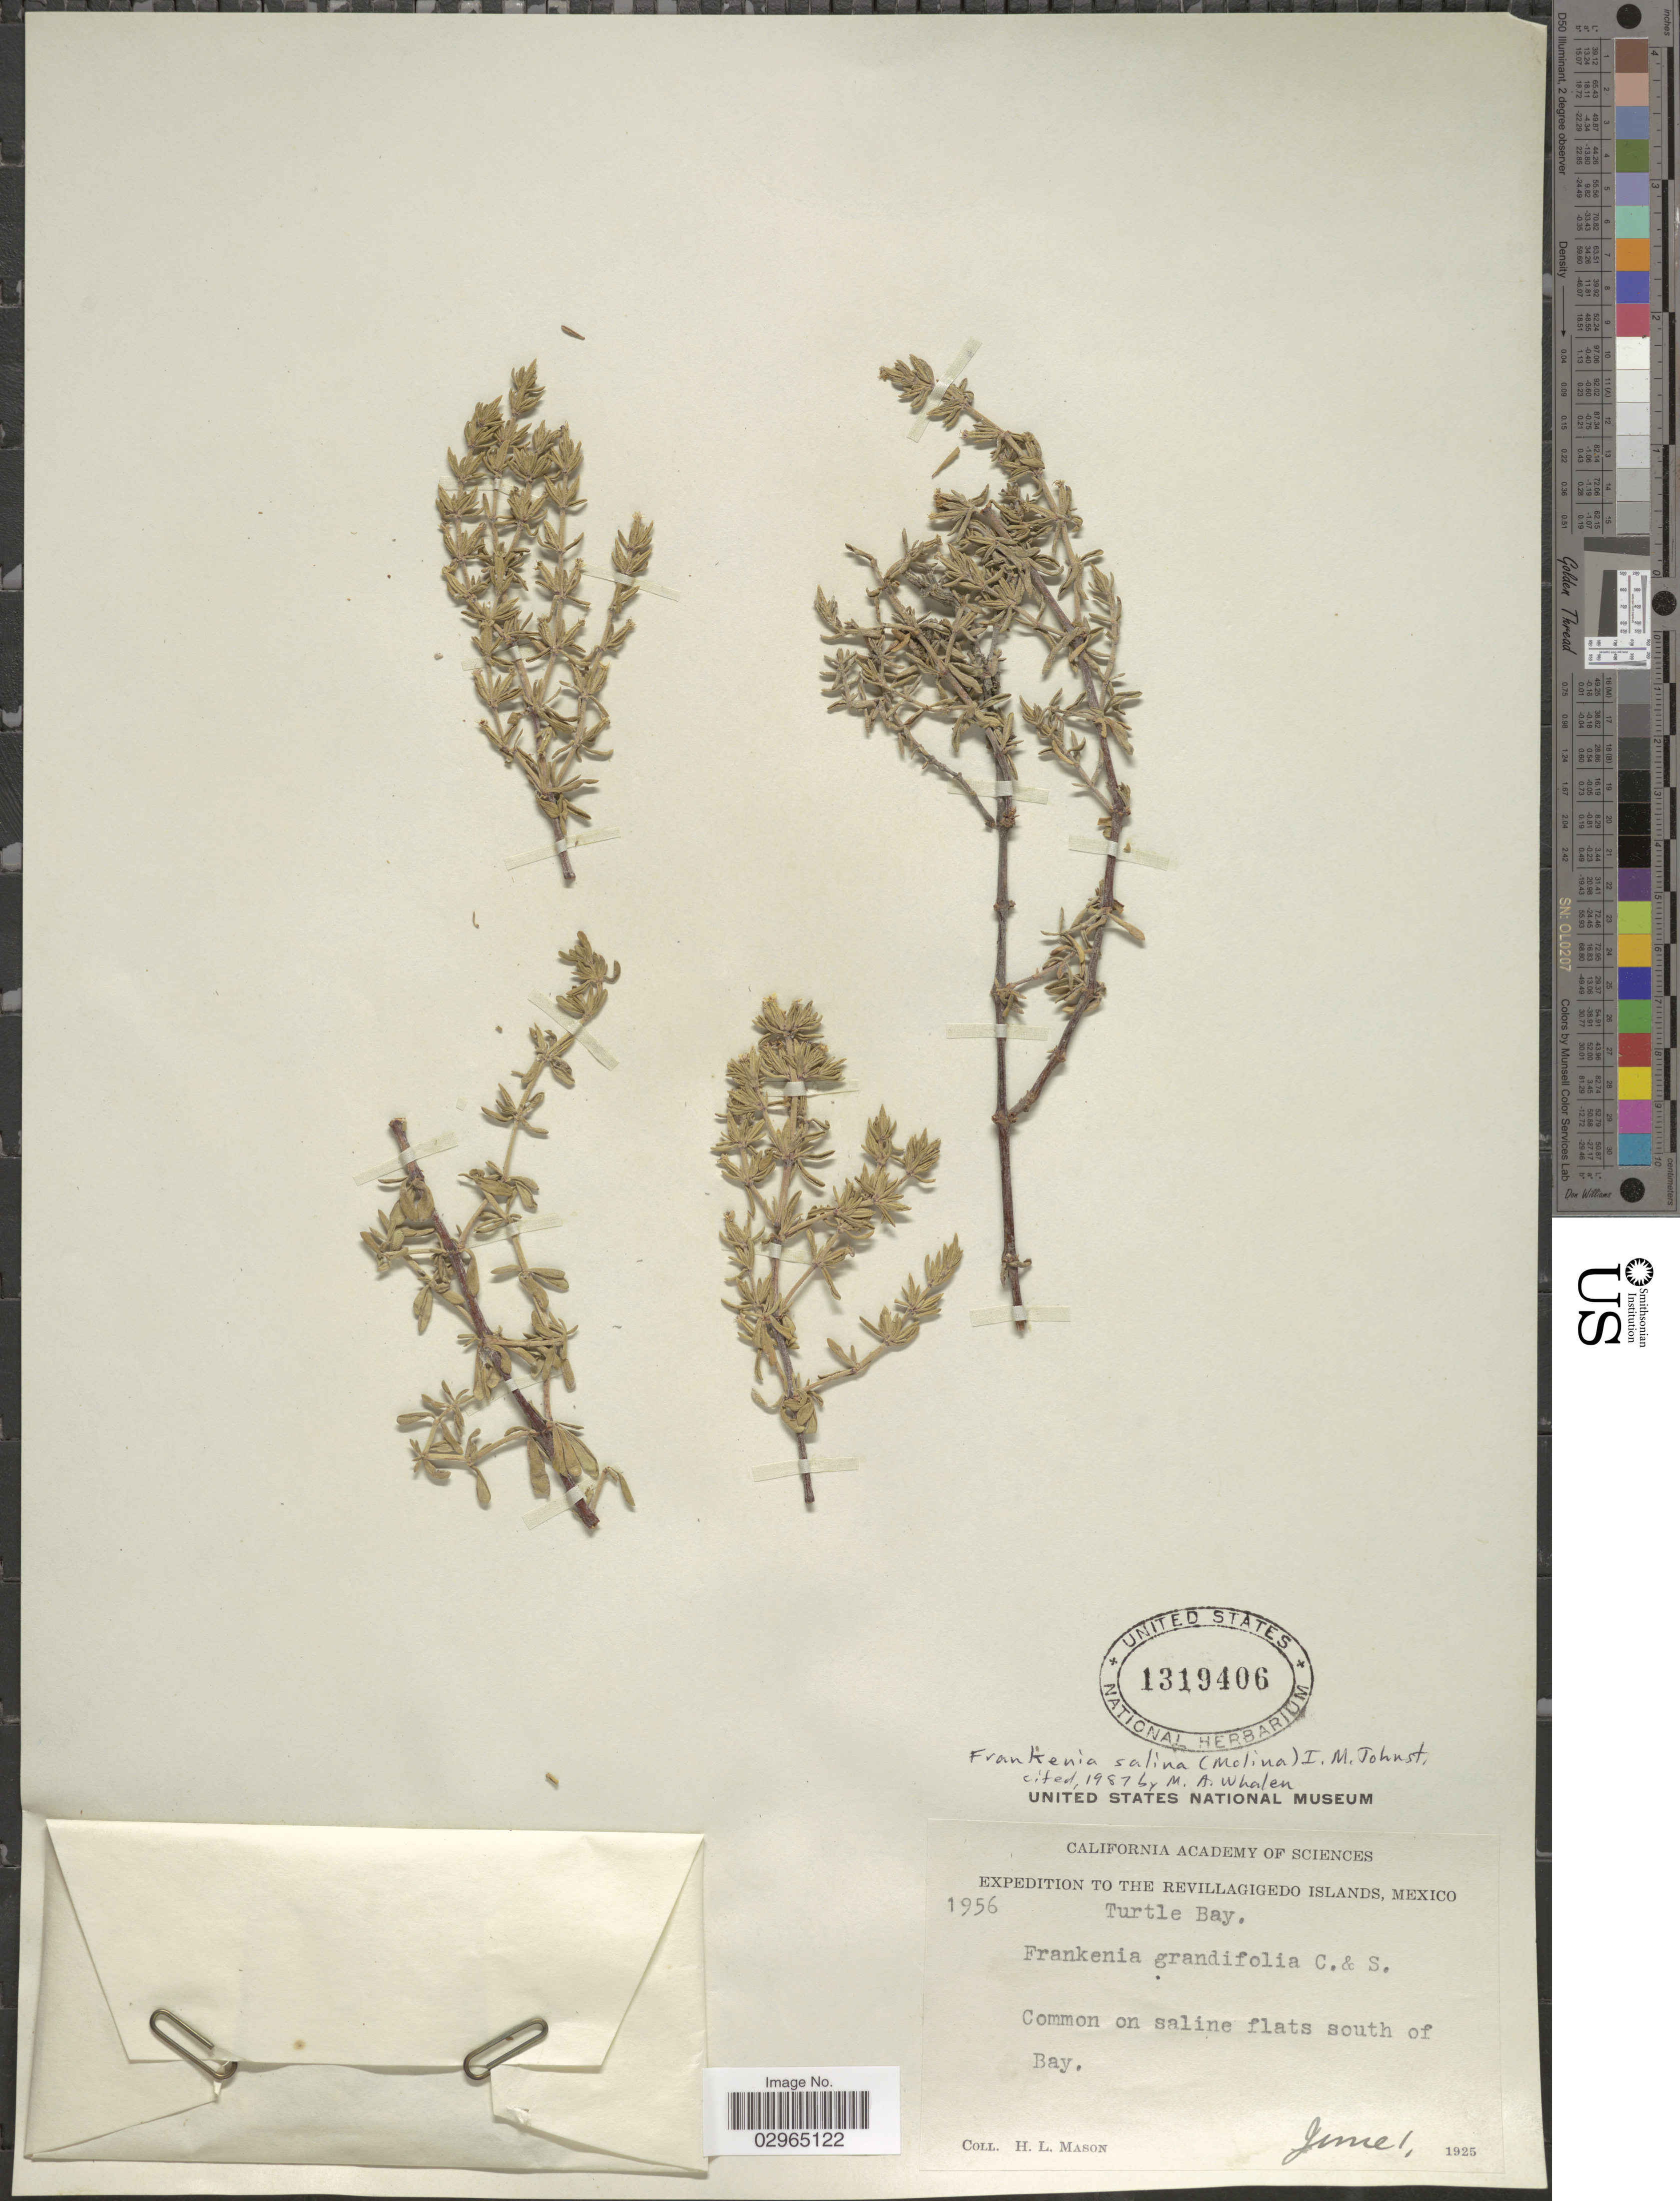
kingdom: Plantae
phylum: Tracheophyta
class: Magnoliopsida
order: Caryophyllales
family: Frankeniaceae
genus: Frankenia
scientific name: Frankenia salina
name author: (Molina) I.M. Johnst.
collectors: H. L. Mason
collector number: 1956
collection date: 1925-06-01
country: Mexico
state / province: Colima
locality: To the Revillagigedo Islands. Turtle Bay. Common on saline flats south of Bay.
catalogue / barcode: US 1319406